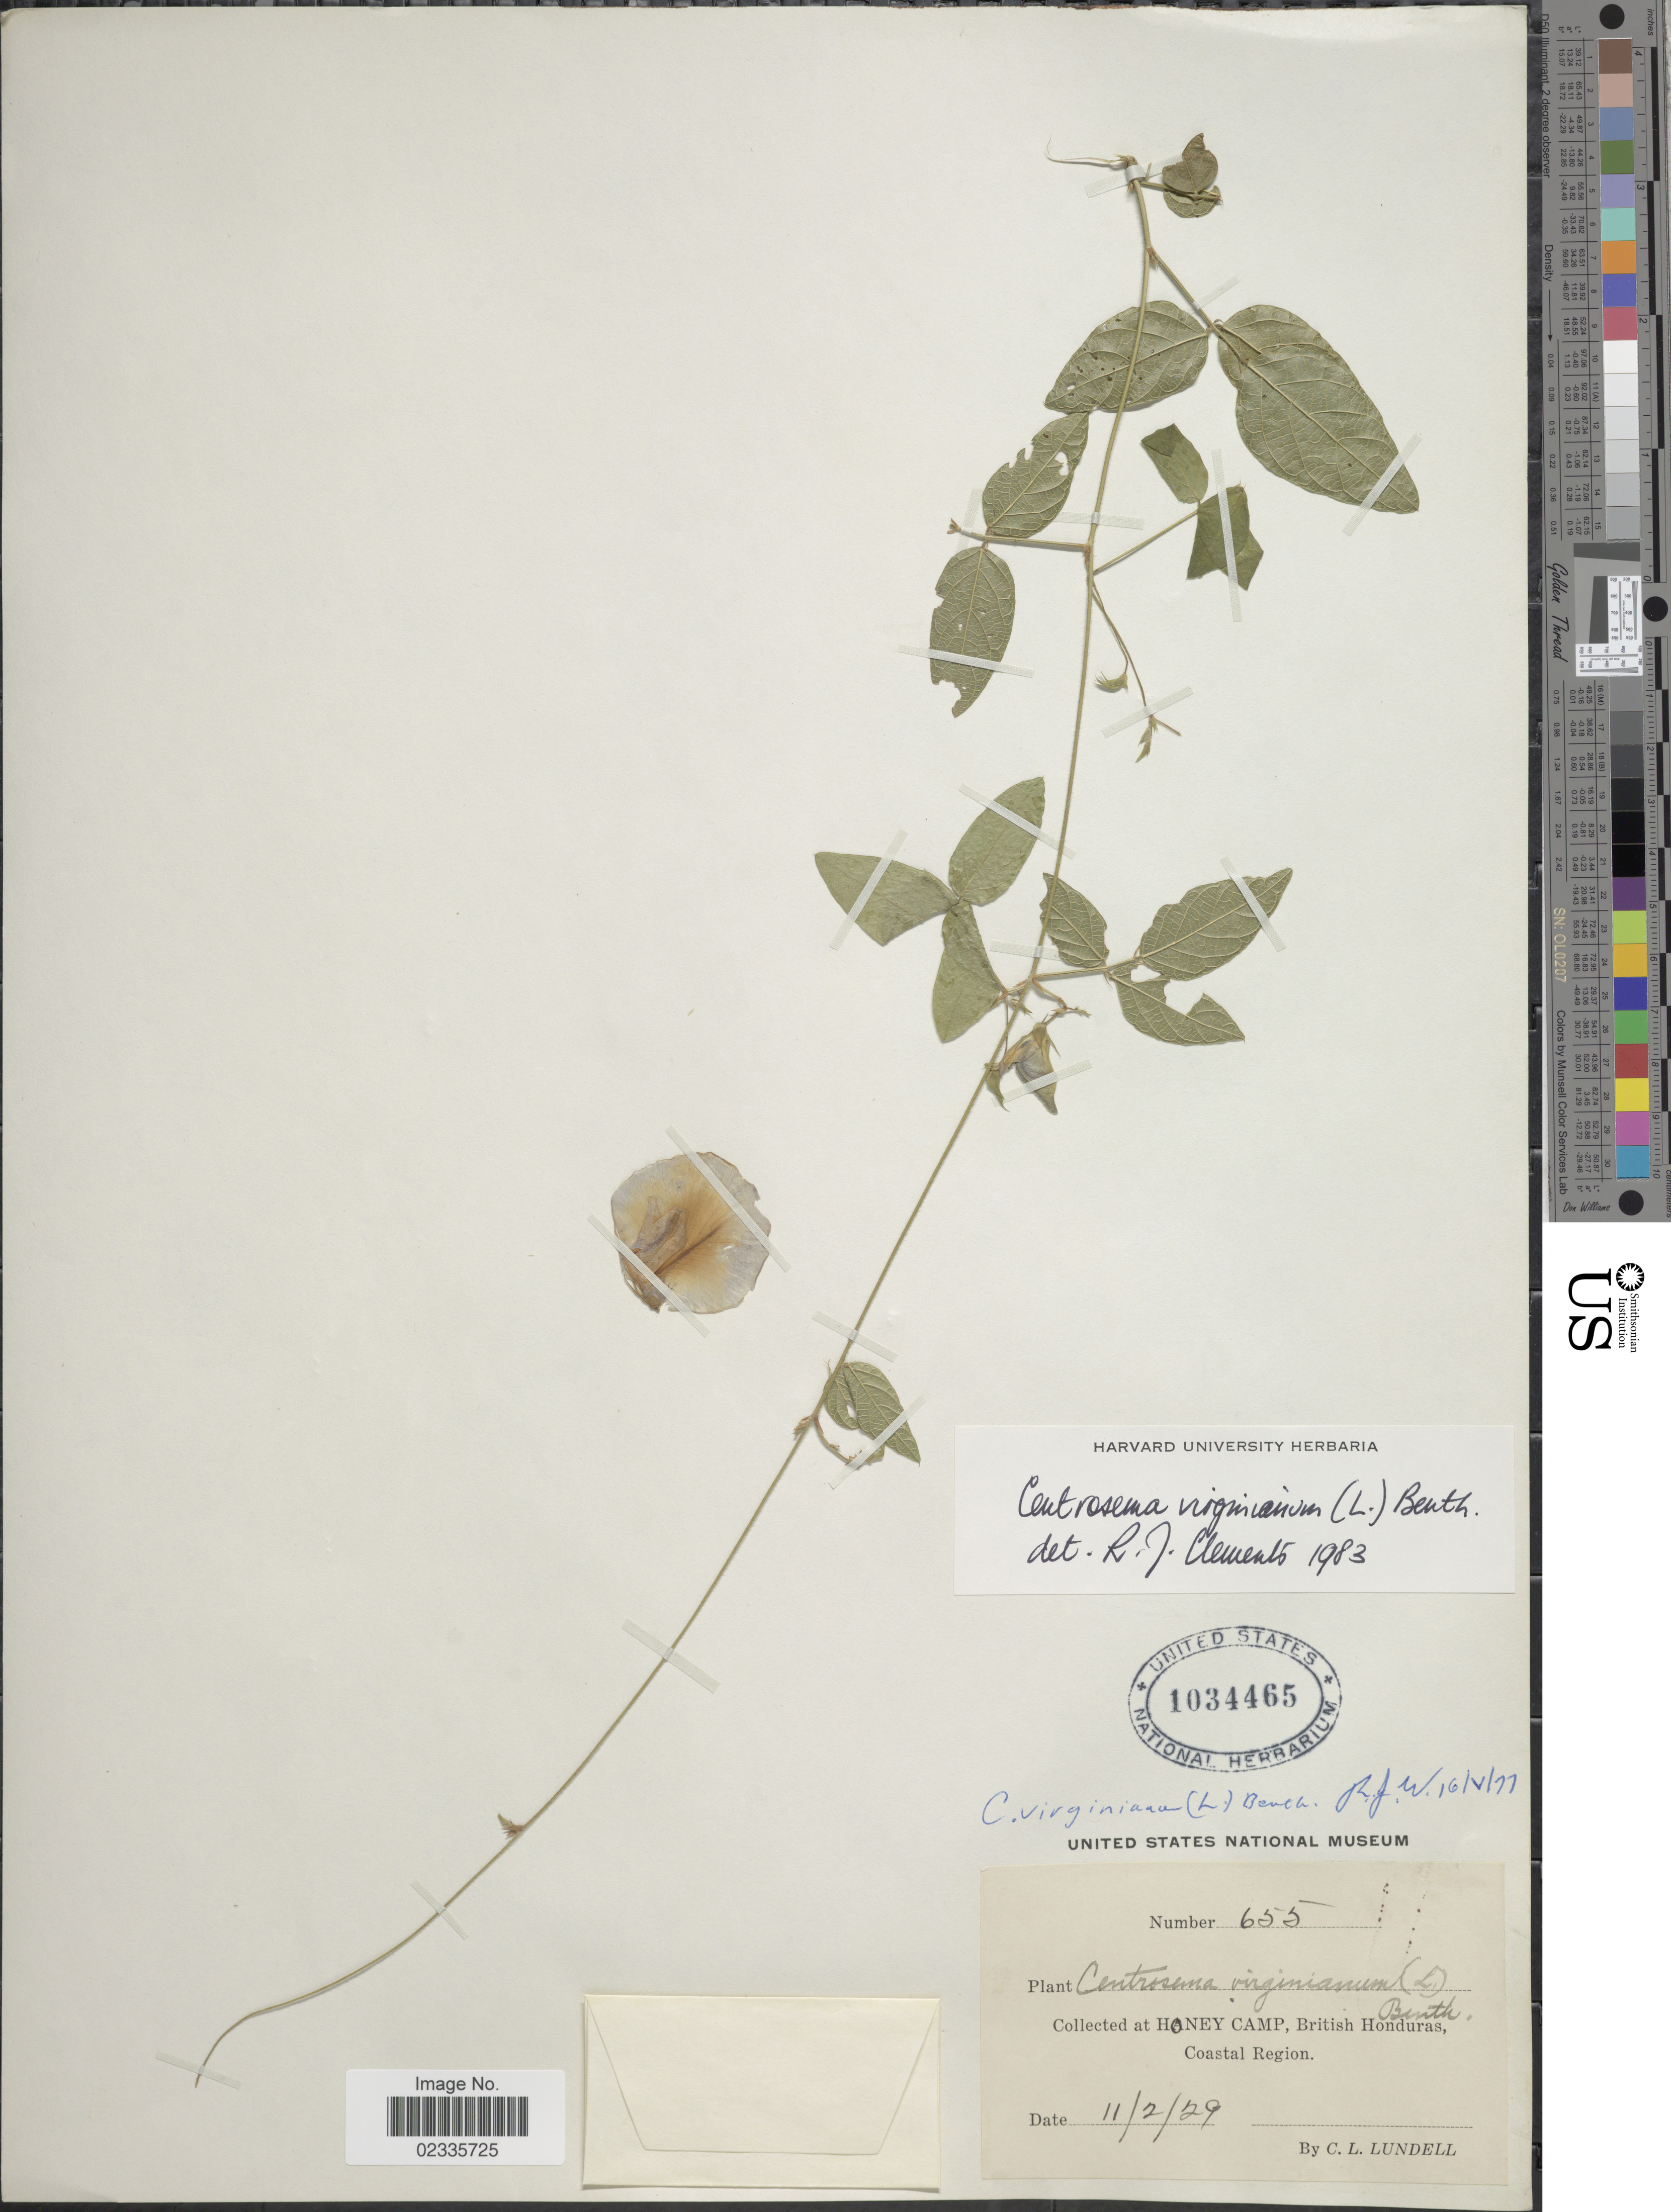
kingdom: Plantae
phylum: Tracheophyta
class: Magnoliopsida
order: Fabales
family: Fabaceae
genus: Centrosema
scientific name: Centrosema virginianum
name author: (L.) Benth.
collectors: C. L. Lundell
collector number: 655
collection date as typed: Transcribed d/m/y: 11/2/29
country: Belize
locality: Honey Camp, British Honduras, Coastal Region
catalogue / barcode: US 1034465